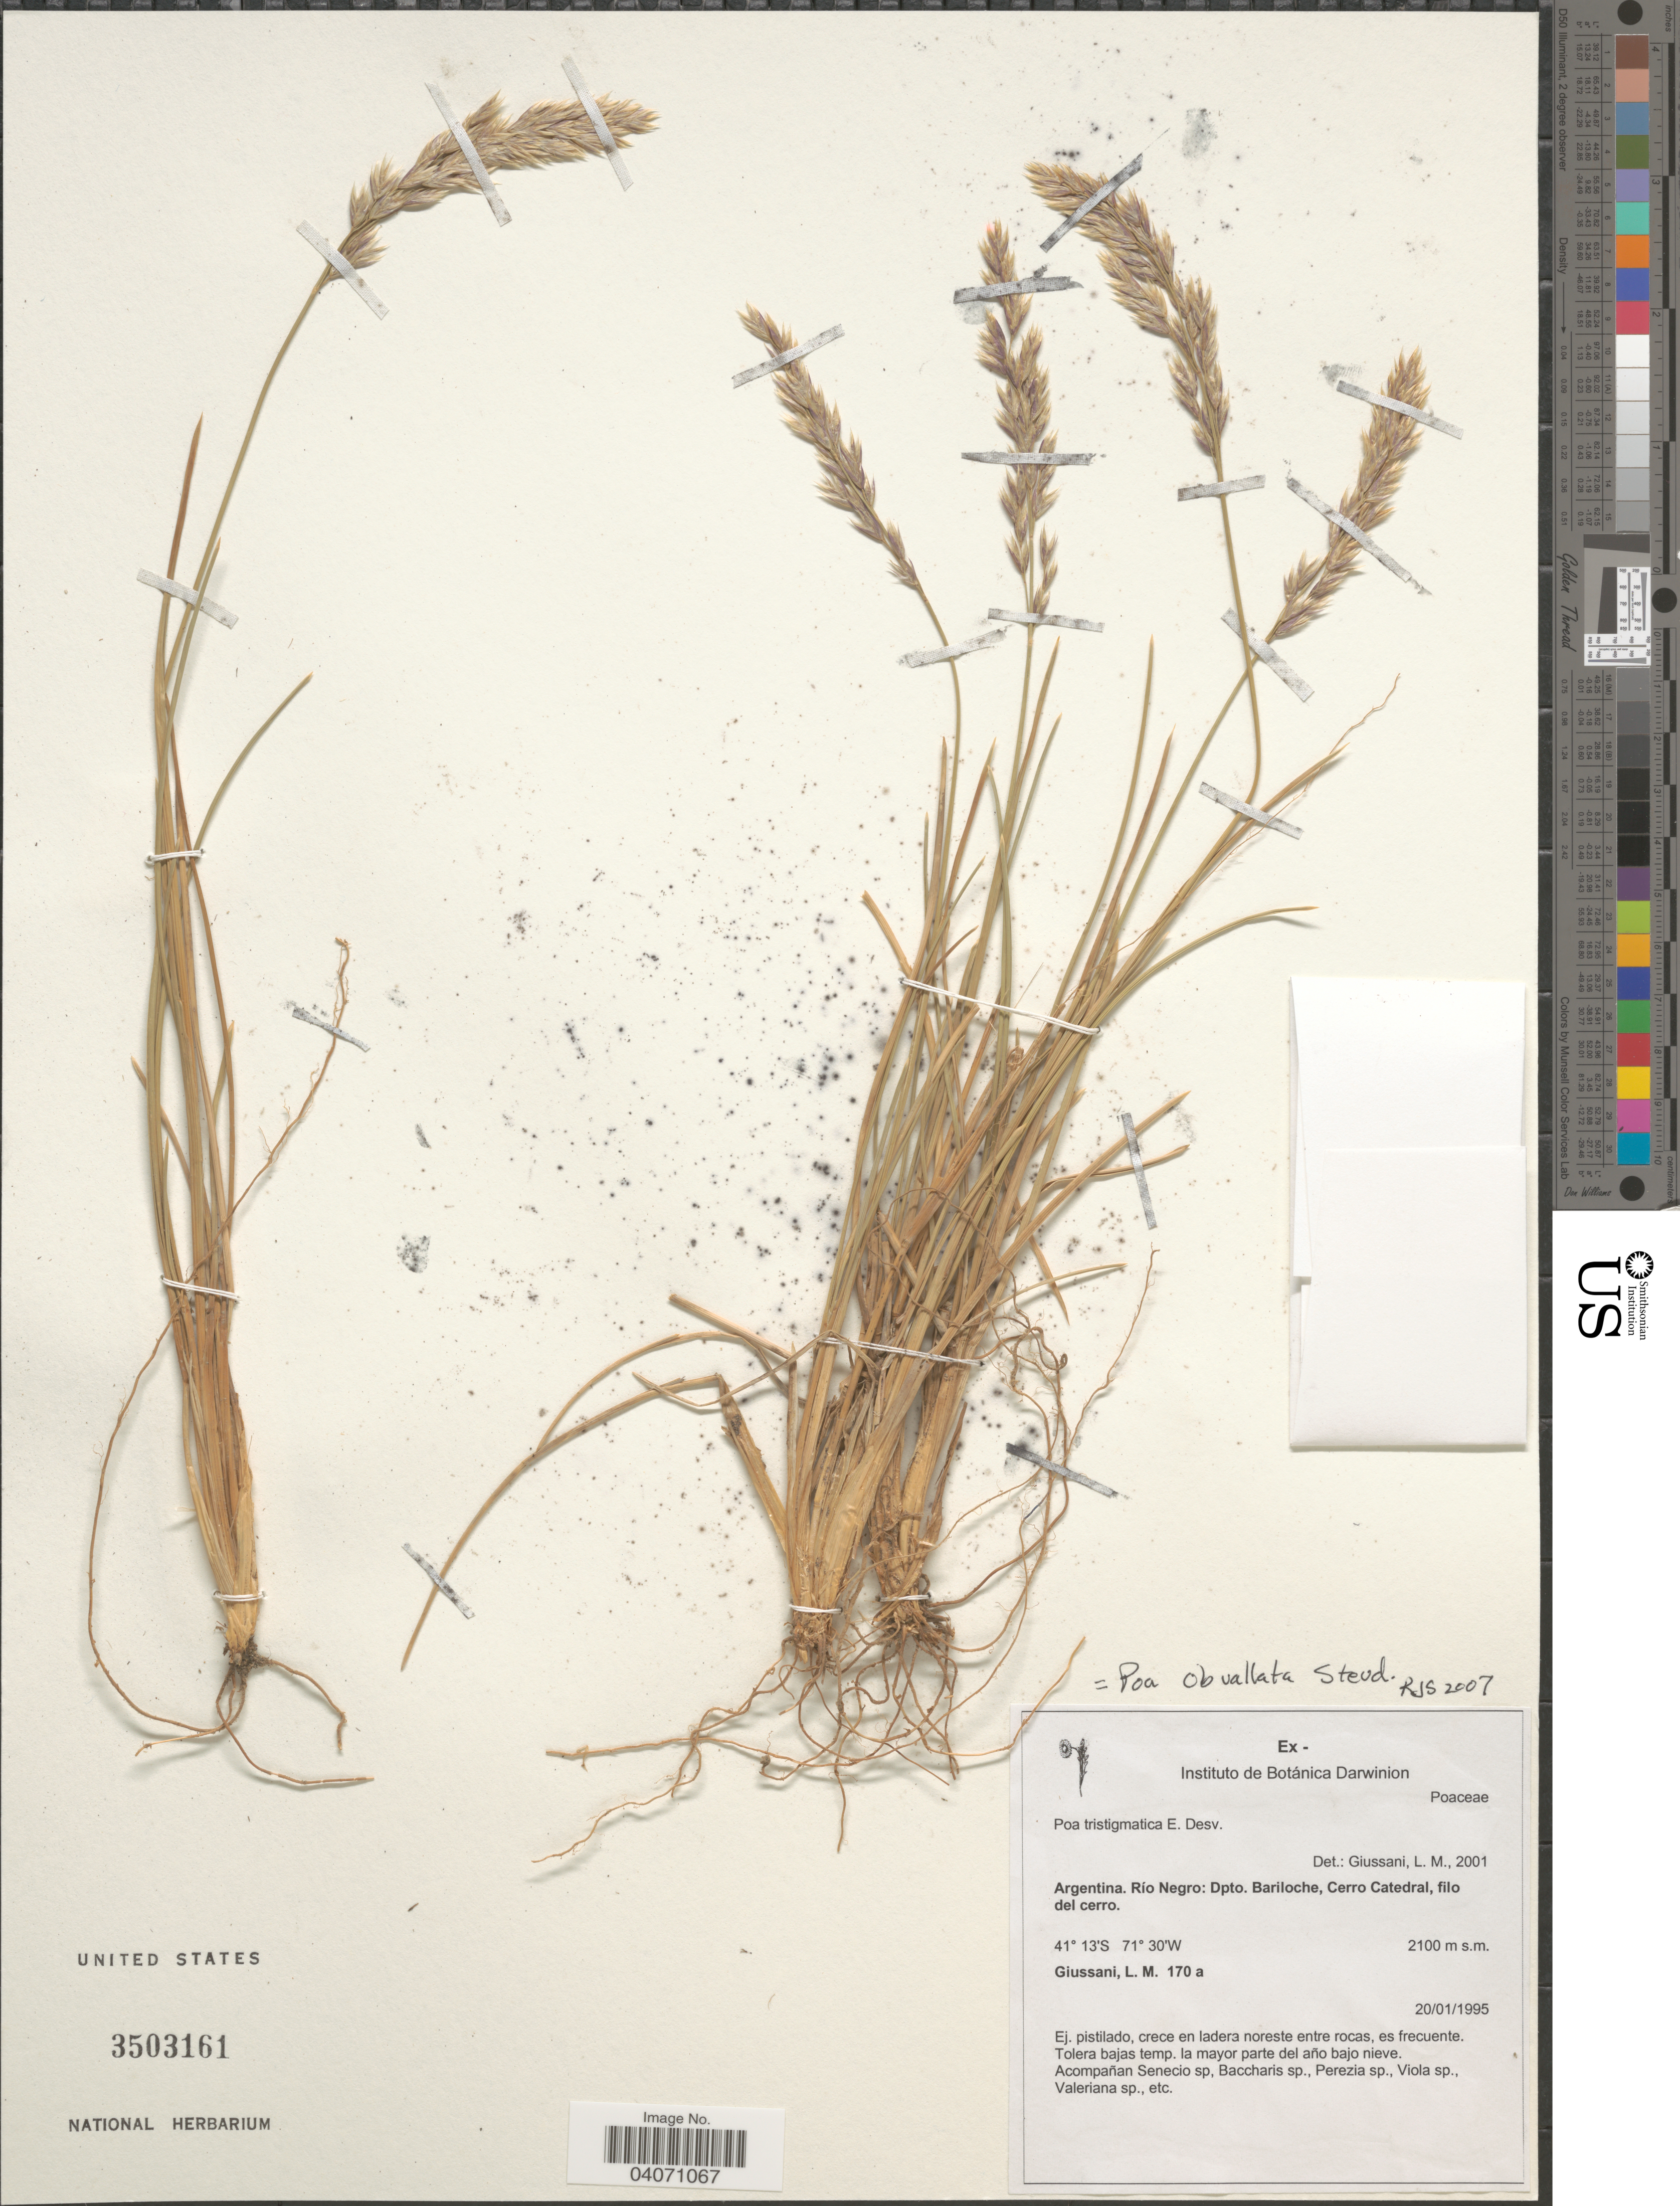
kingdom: Plantae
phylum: Tracheophyta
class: Liliopsida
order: Poales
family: Poaceae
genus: Poa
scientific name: Poa obvallata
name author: Steud.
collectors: L. Giussani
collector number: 170a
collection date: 1995-01-20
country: Argentina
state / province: Rio Negro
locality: Dpto. Bariloche, Cerro Catedral, filo del cerro. Ej. pistilado, crece en ladera noreste entre rocas, es frecuente.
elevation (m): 2100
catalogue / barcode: US 3503161